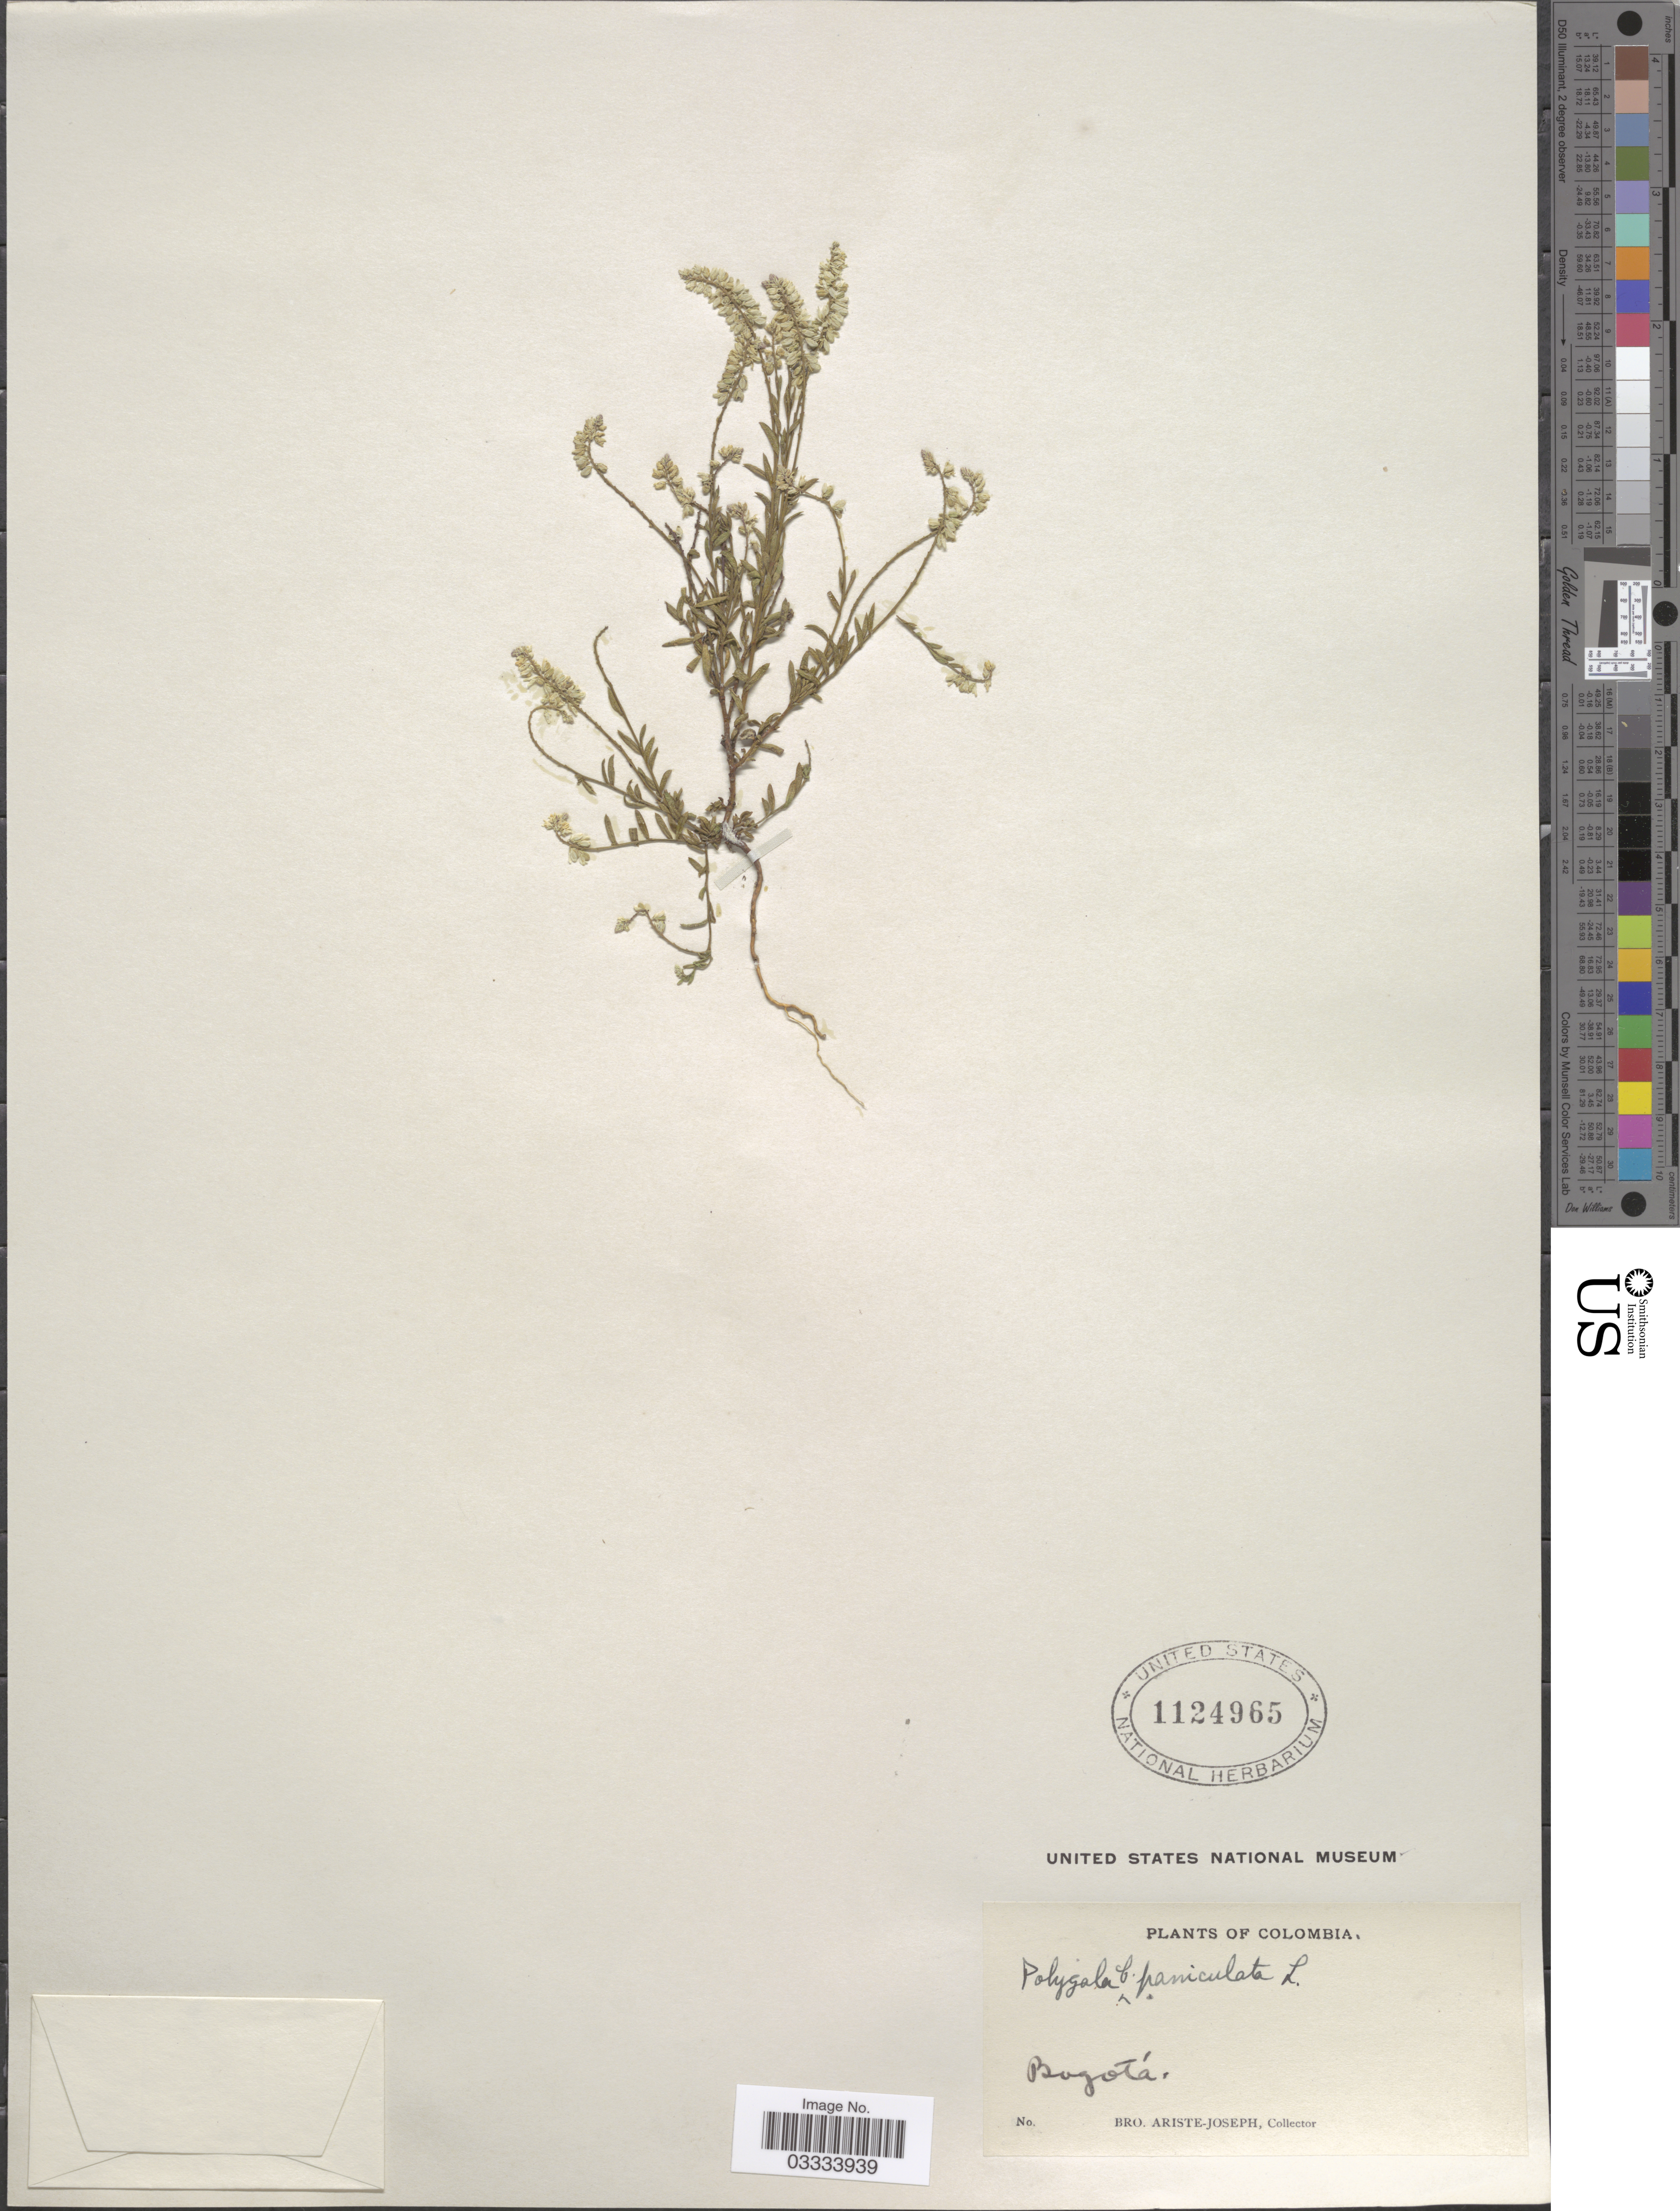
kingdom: Plantae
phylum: Tracheophyta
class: Magnoliopsida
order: Fabales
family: Polygalaceae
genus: Polygala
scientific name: Polygala paniculata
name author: L.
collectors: Bro. Ariste-Joseph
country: Colombia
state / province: Bogota D.C.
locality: Bogotá.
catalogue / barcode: US 1124965